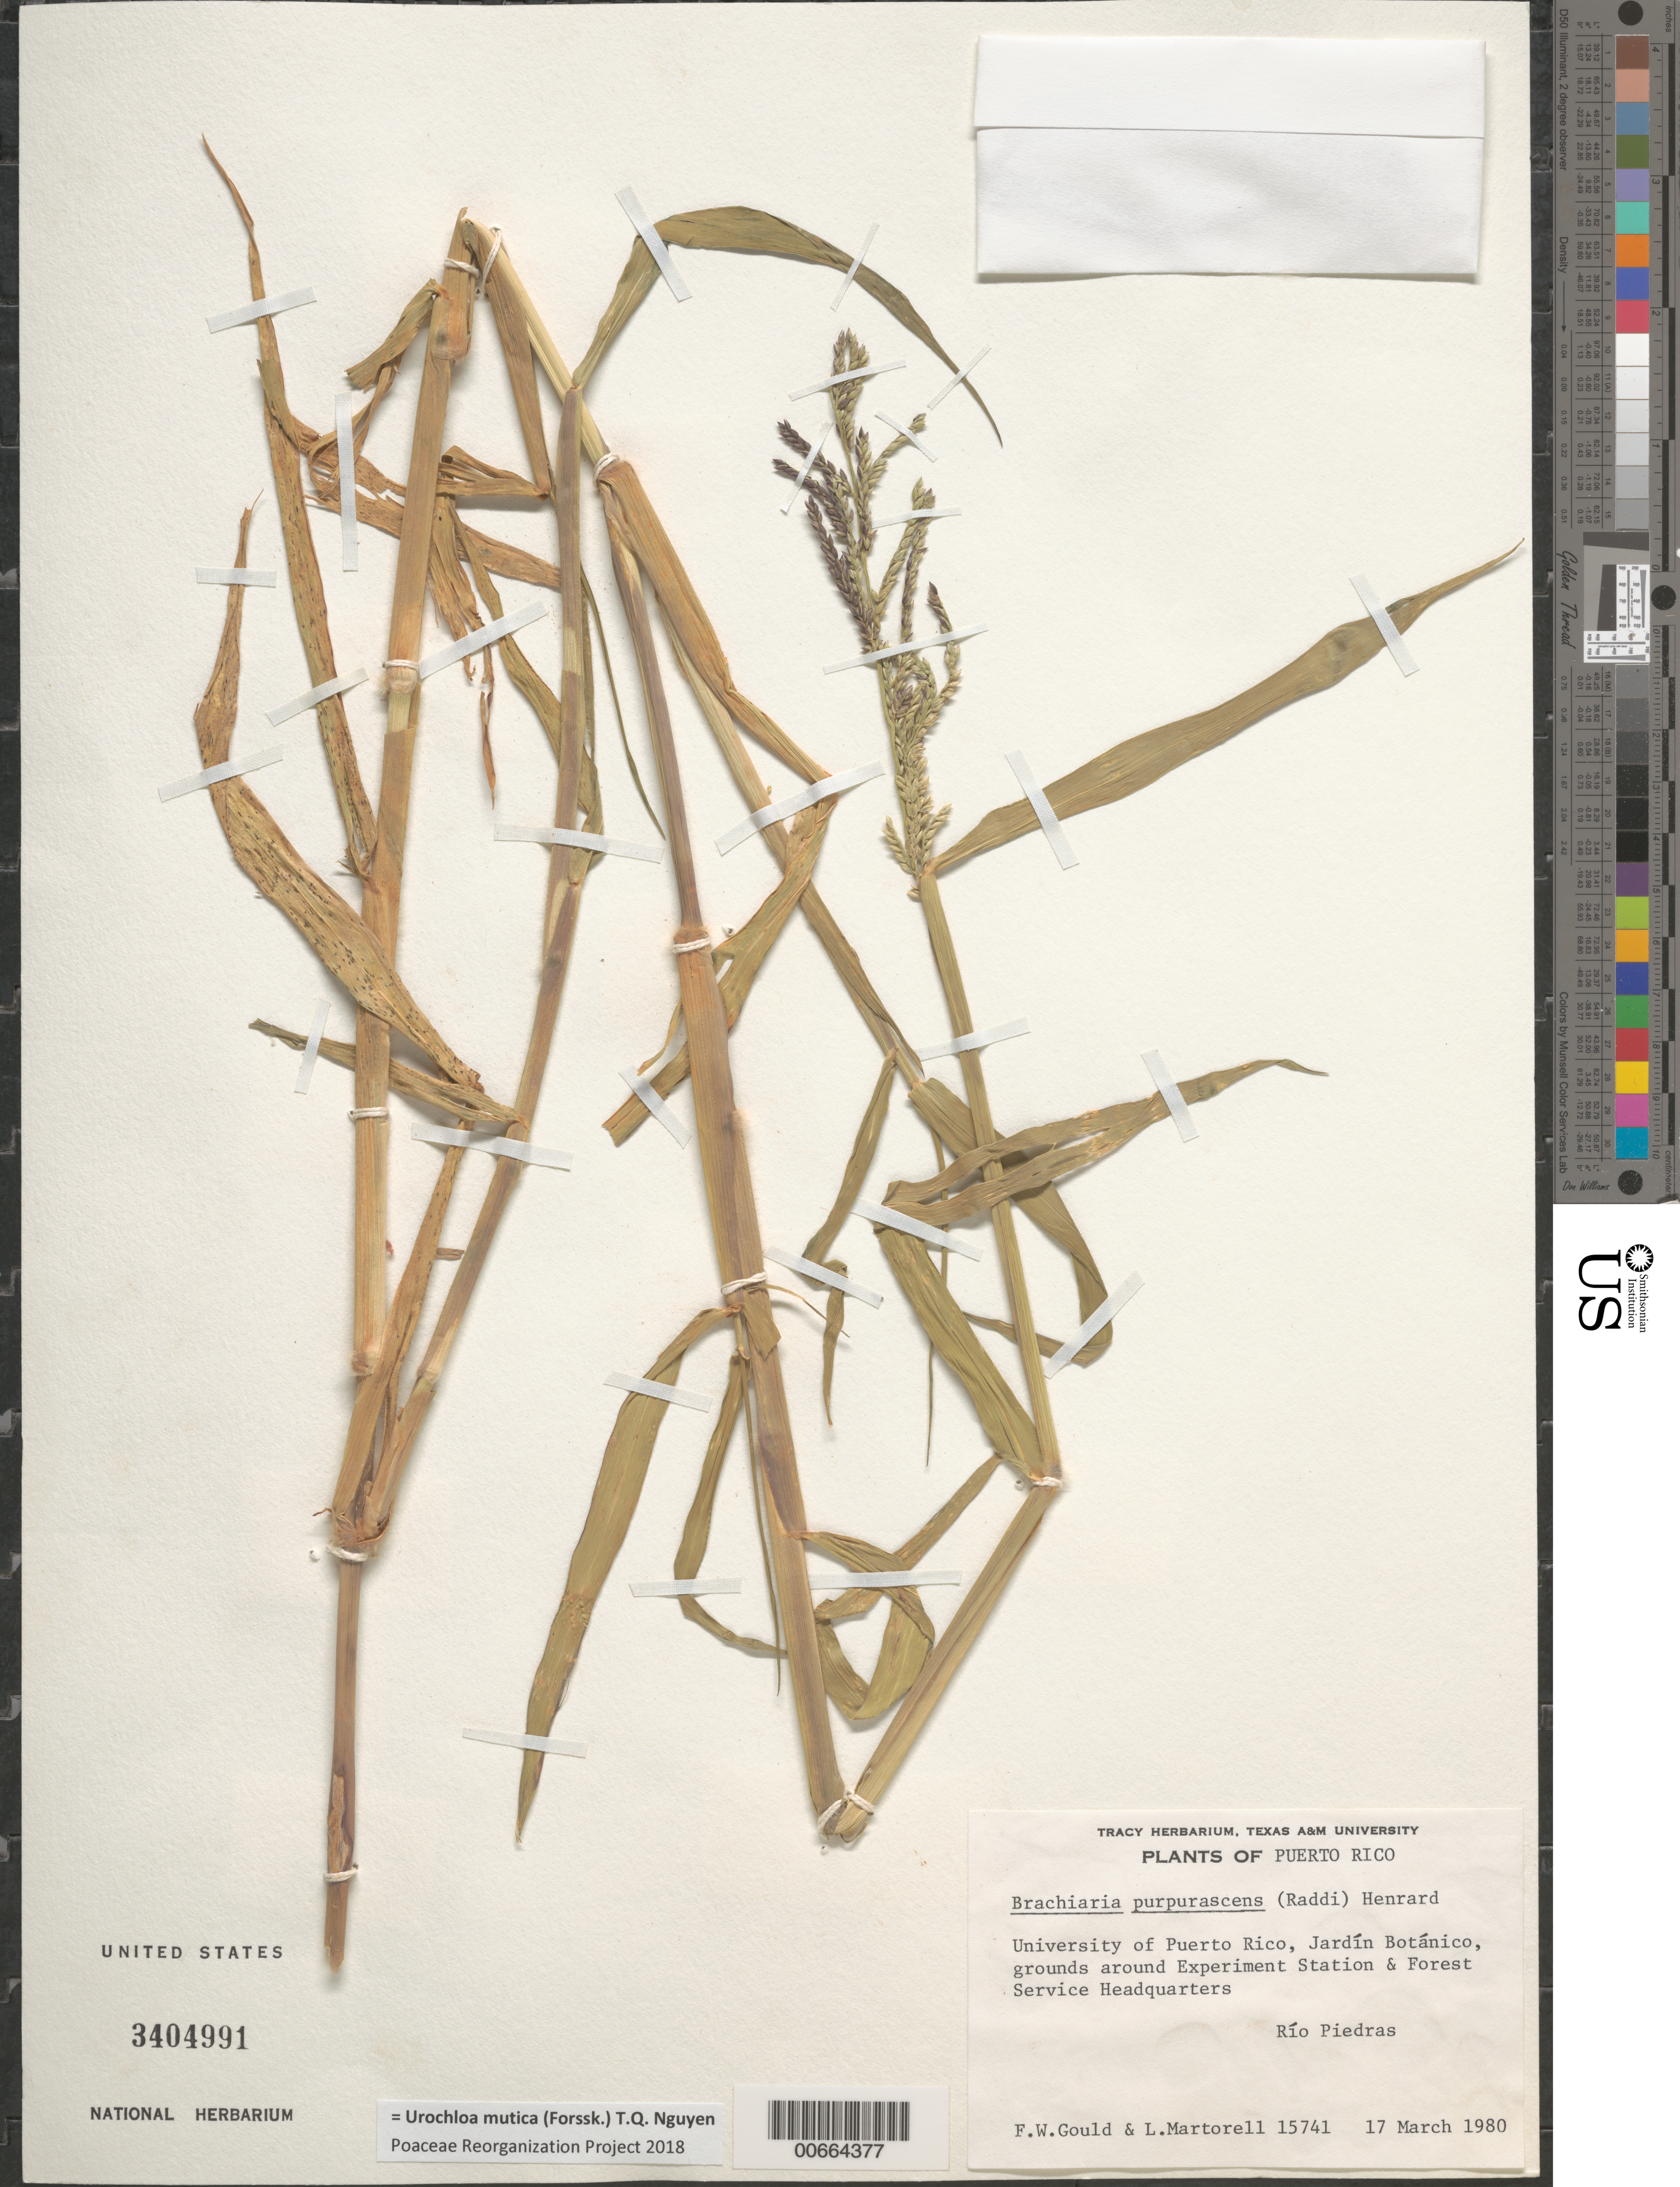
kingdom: Plantae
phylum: Tracheophyta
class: Liliopsida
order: Poales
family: Poaceae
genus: Urochloa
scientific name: Urochloa mutica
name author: (Forssk.) T.Q. Nguyen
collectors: F. W. Gould & L. Martorell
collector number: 15741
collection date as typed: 17 Mar 1980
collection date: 1980-03-17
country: Puerto Rico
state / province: San Juan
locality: Univ. of Puerto Rico, Jardín Botánico, grounds around Exp. Station & Forest Service Headquarters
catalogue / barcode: US 3404991